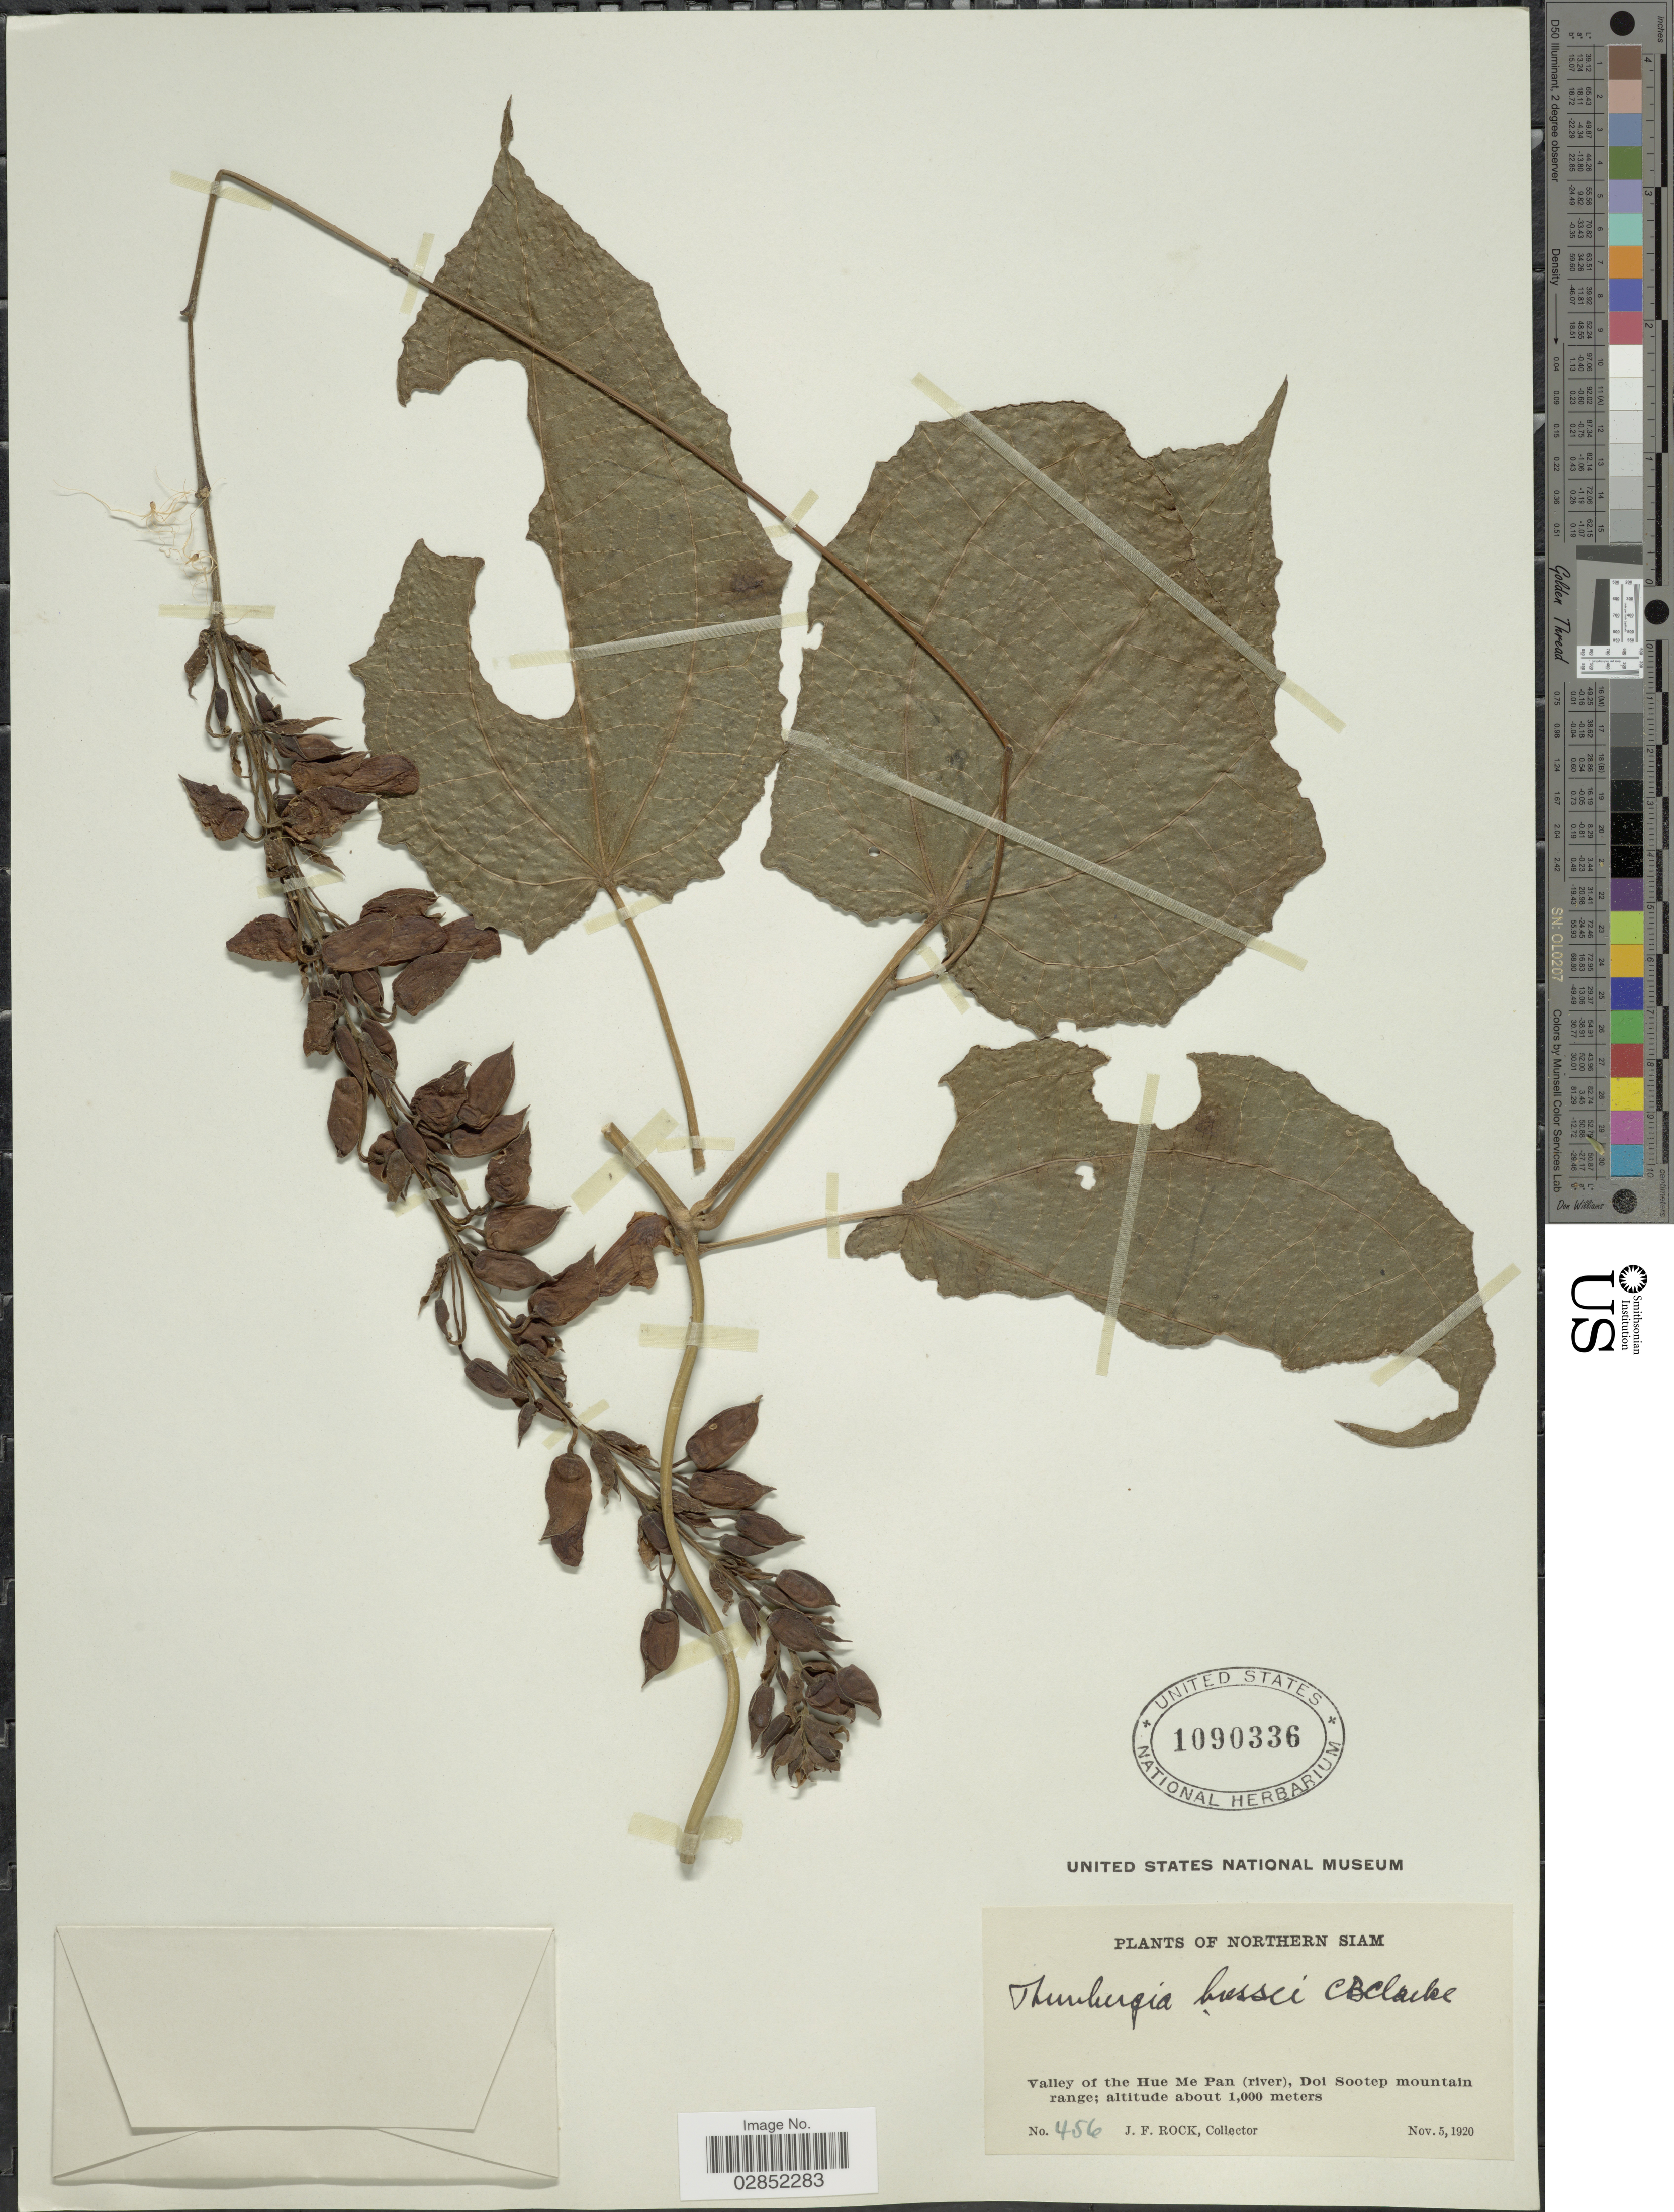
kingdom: Plantae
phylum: Tracheophyta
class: Magnoliopsida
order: Lamiales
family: Acanthaceae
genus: Thunbergia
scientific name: Thunbergia hossei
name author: C.B. Clarke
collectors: J. Rock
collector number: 456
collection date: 1920-11-05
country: Thailand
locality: Northern Siam. Valley of the Hue Me Pan (river), Doi Sootep mountain range.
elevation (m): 1000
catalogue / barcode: US 1090336